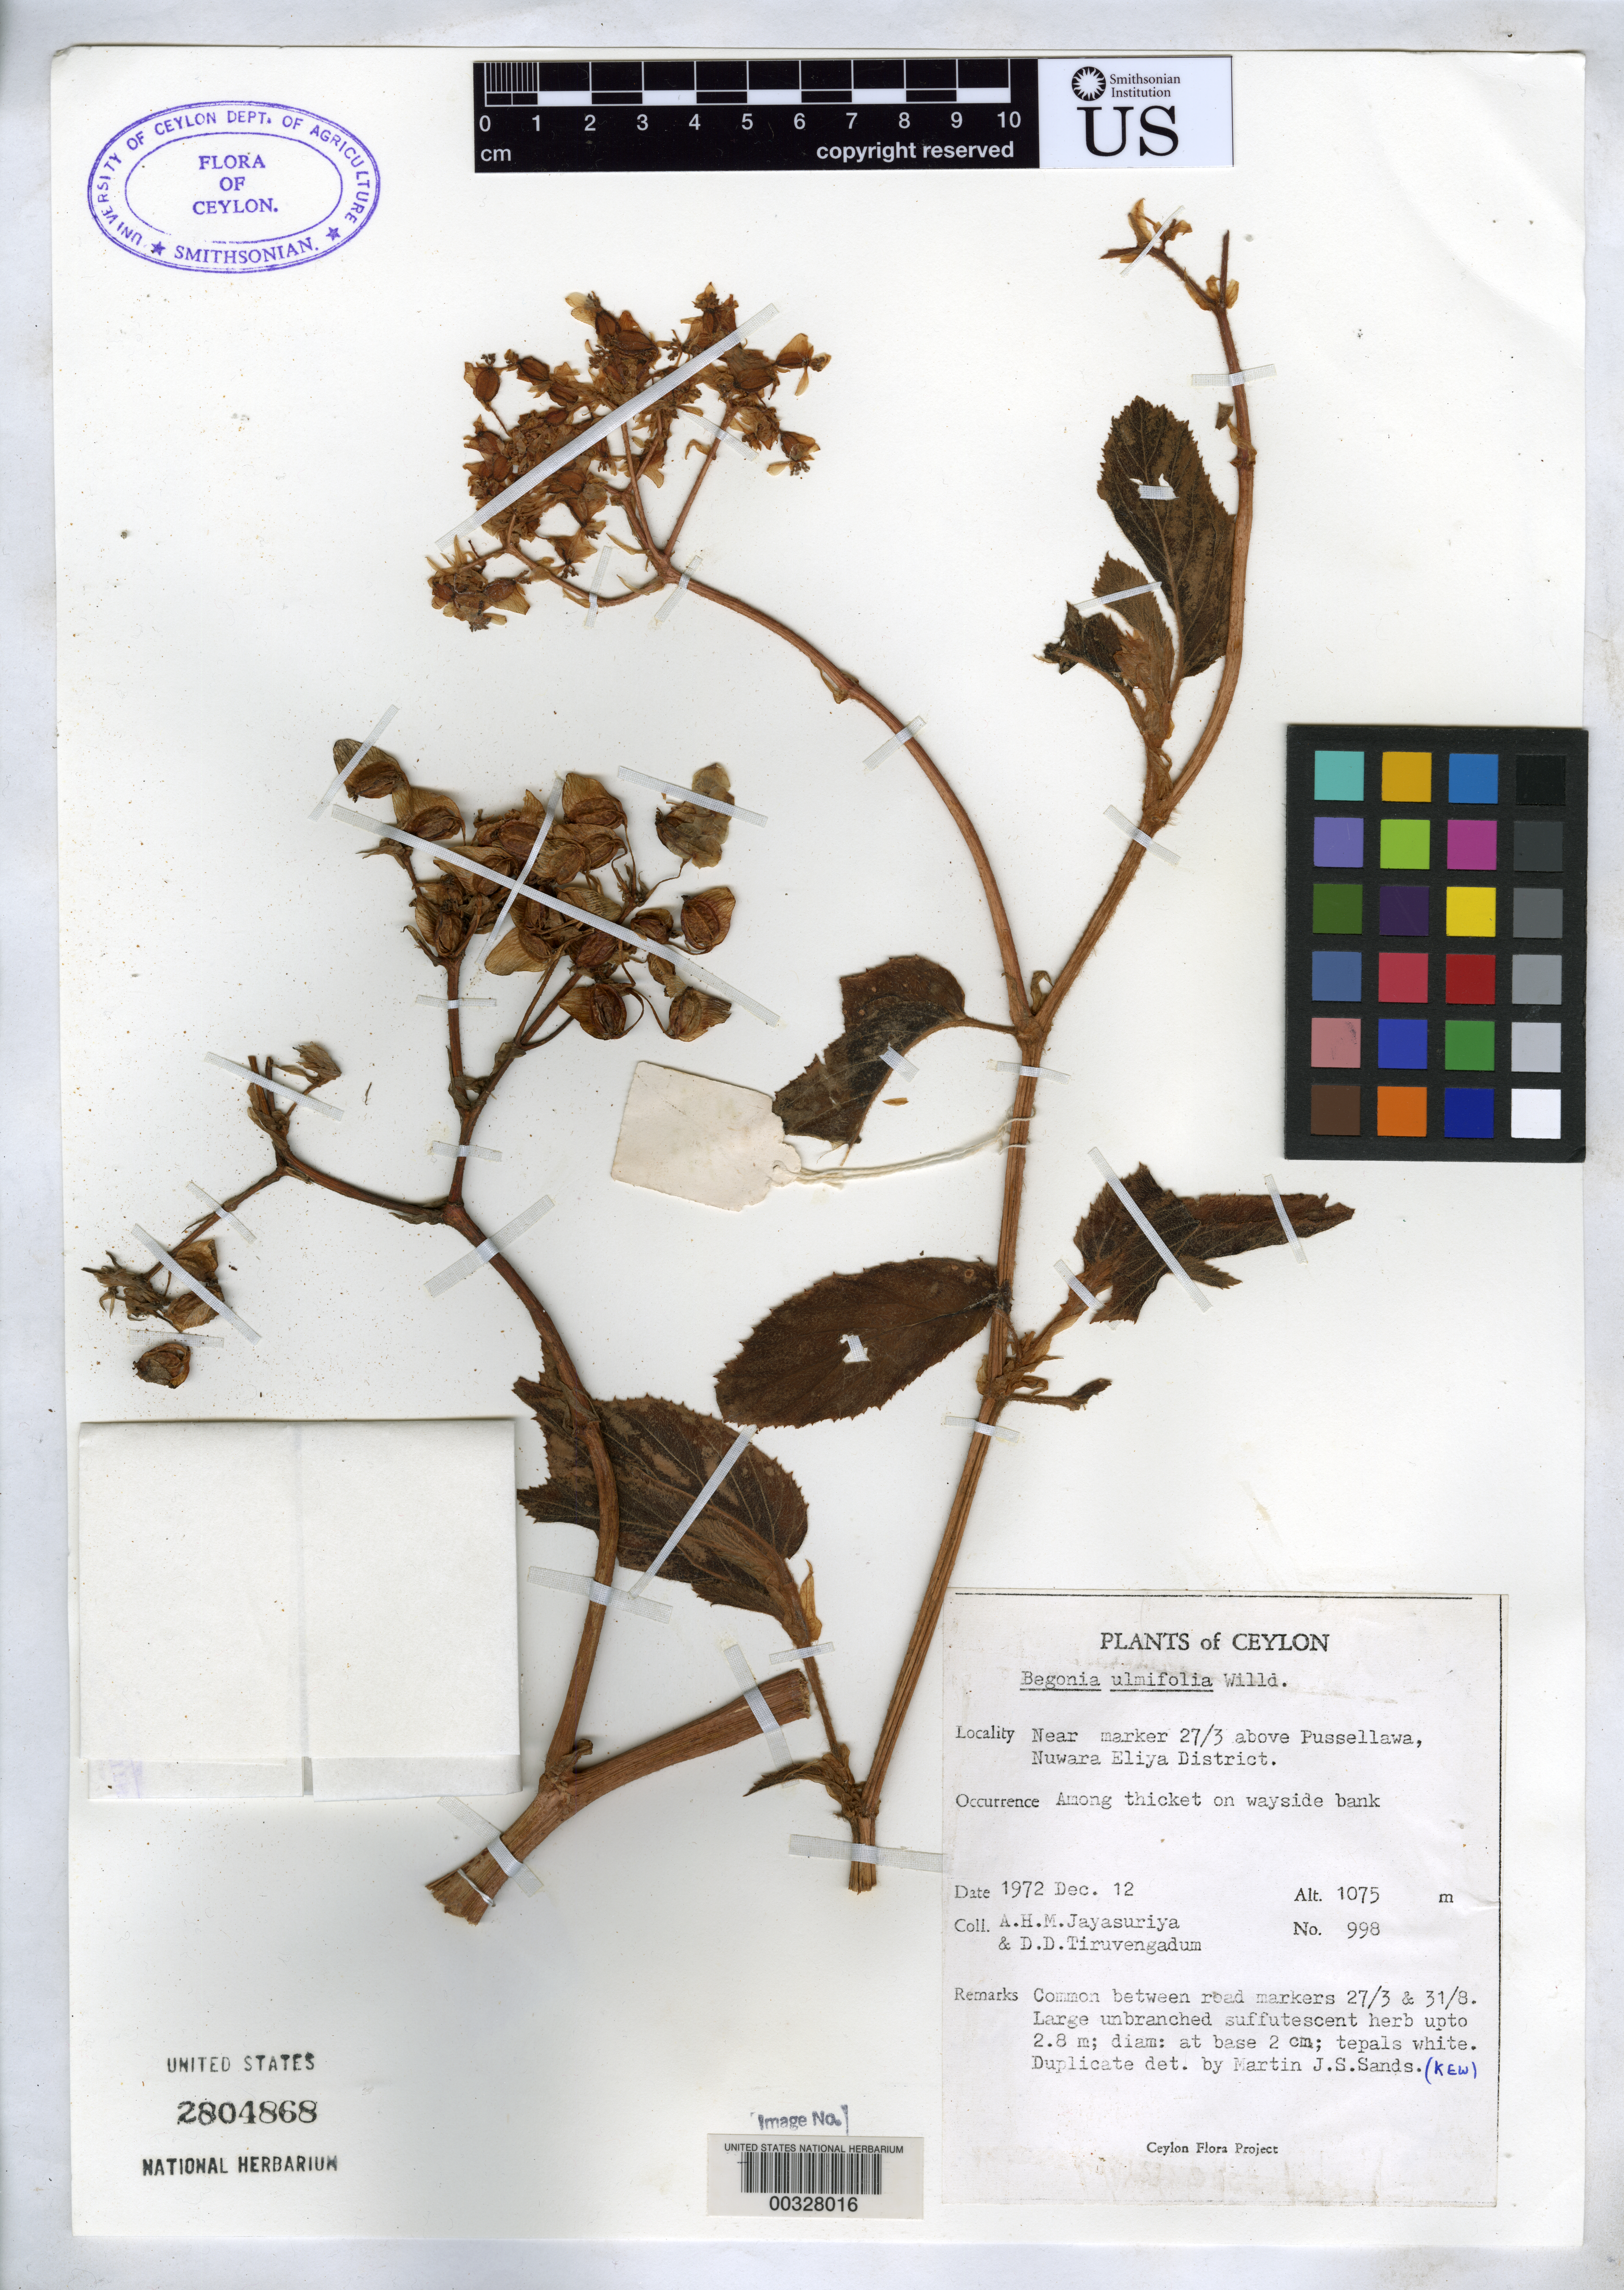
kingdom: Plantae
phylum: Tracheophyta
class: Magnoliopsida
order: Cucurbitales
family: Begoniaceae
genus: Begonia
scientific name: Begonia ulmifolia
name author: Willd.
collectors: A. H. Jayasuriya & D. Tirvengadum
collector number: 998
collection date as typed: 12 Dec 1972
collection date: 1972-12-12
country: Sri Lanka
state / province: Central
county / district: Nuwara Eliya Dist.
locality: Near marker 27/3 above pussellawa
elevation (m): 1075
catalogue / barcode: US 2804868